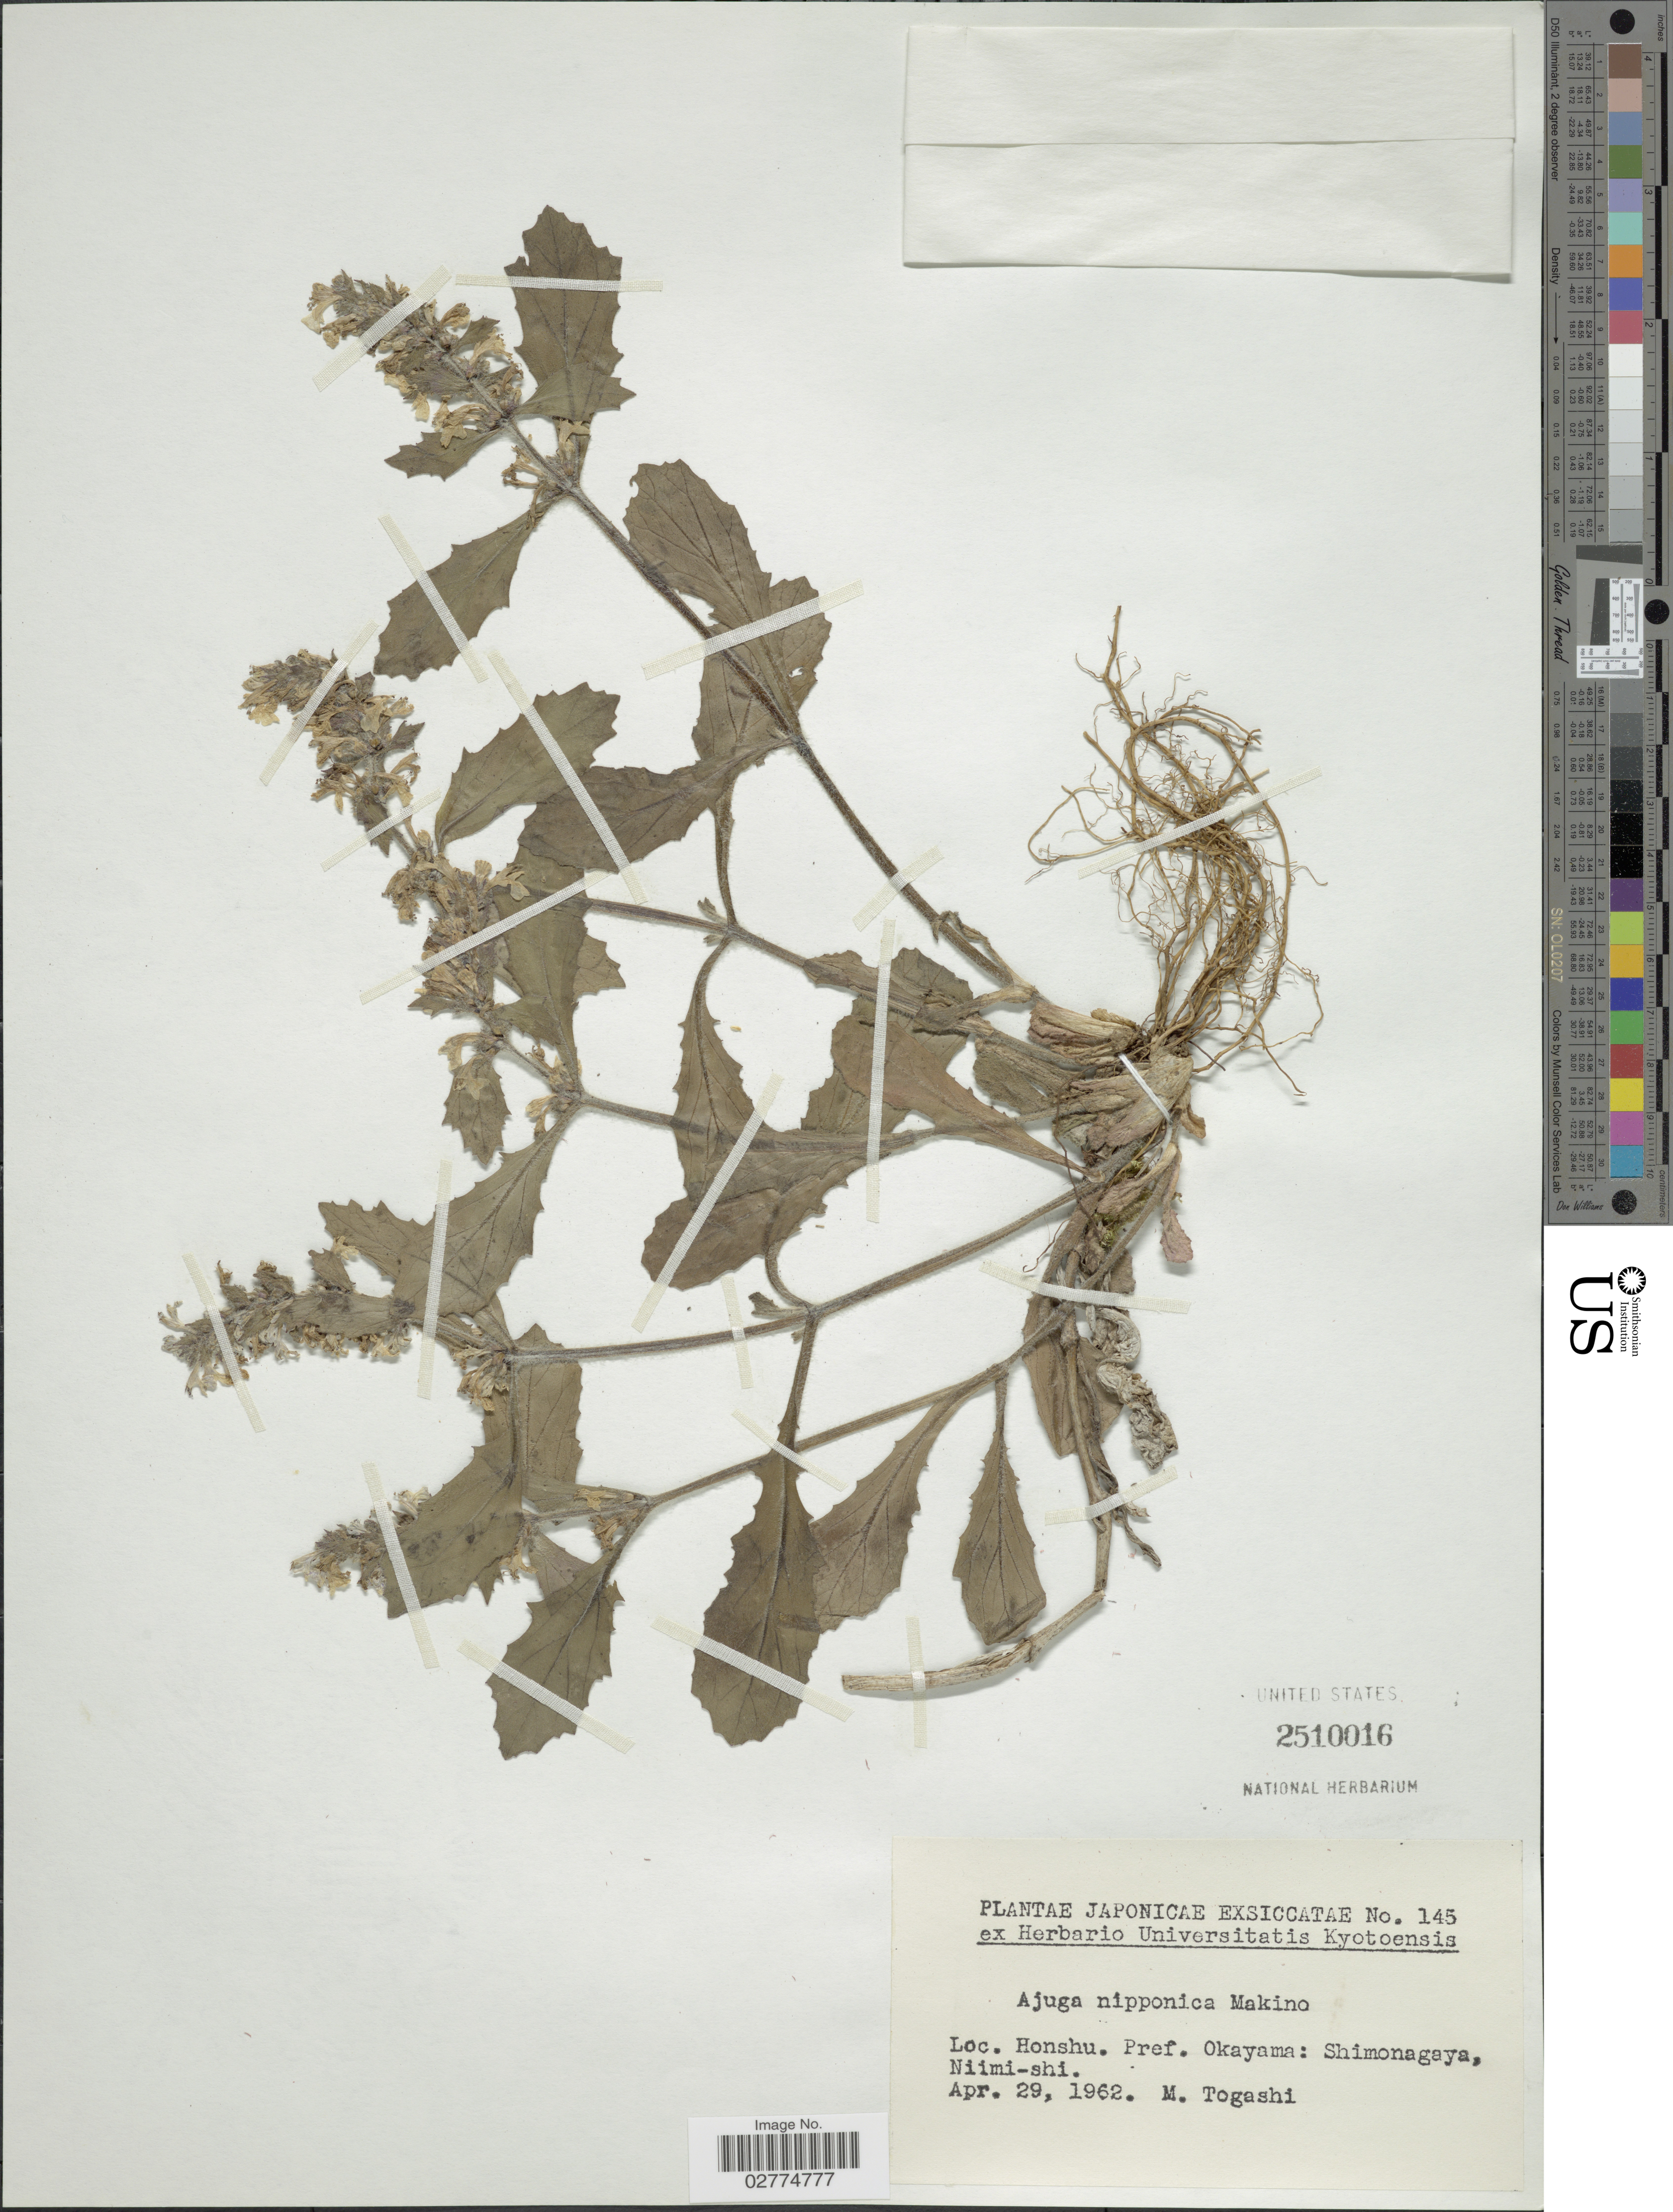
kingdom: Plantae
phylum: Tracheophyta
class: Magnoliopsida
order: Lamiales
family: Lamiaceae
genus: Ajuga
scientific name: Ajuga nipponensis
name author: Makino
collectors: M. Togashi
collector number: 145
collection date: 1962-04-29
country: Japan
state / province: Okayama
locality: Honshu, Pref. Okayama, Shimonagaya, Niimi-shi.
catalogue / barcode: US 2510016